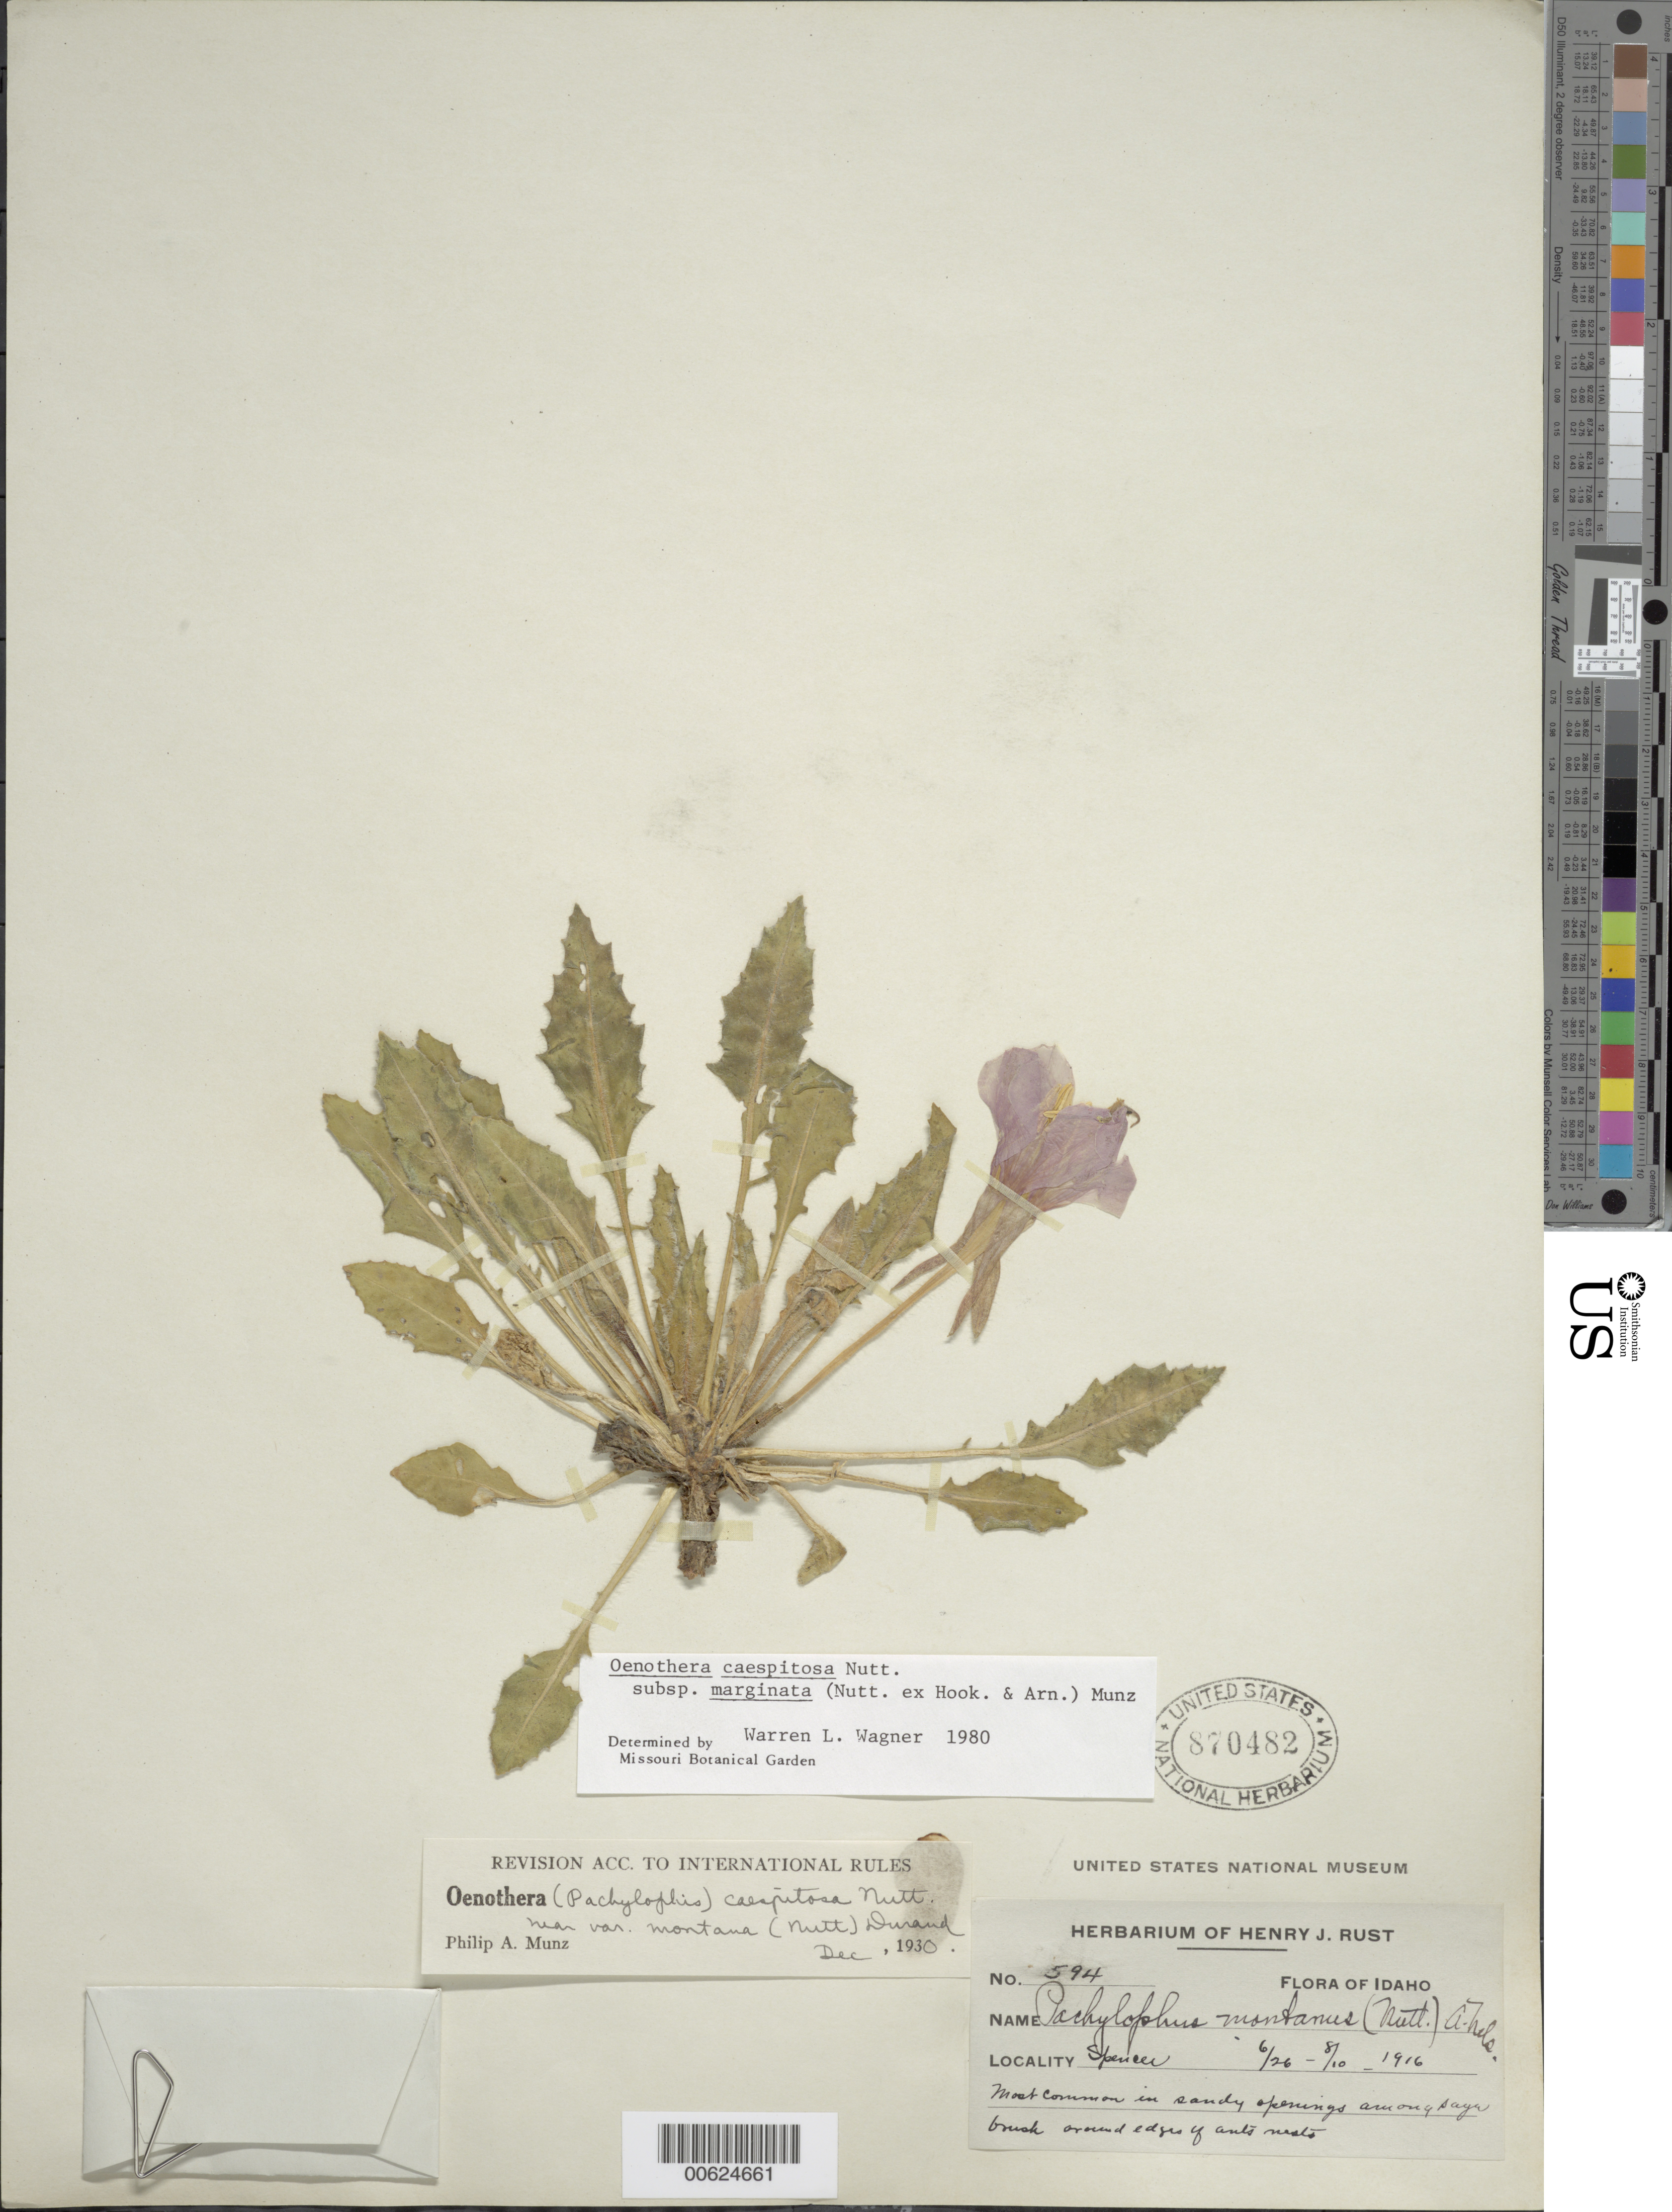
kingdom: Plantae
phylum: Tracheophyta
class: Magnoliopsida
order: Myrtales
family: Onagraceae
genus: Oenothera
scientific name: Oenothera cespitosa subsp. marginata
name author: (Nutt. ex Hook. & Arn.) Munz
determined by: Wagner, W. L., (BOT), Smithsonian Institution - National Museum of Natural History (UNITED STATES)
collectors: H. J. Rust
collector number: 594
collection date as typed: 26 Jun 1916 to 10 Aug 1916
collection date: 1916-06-26/1916-08-10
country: United States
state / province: Idaho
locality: Spencer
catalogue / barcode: US 870482